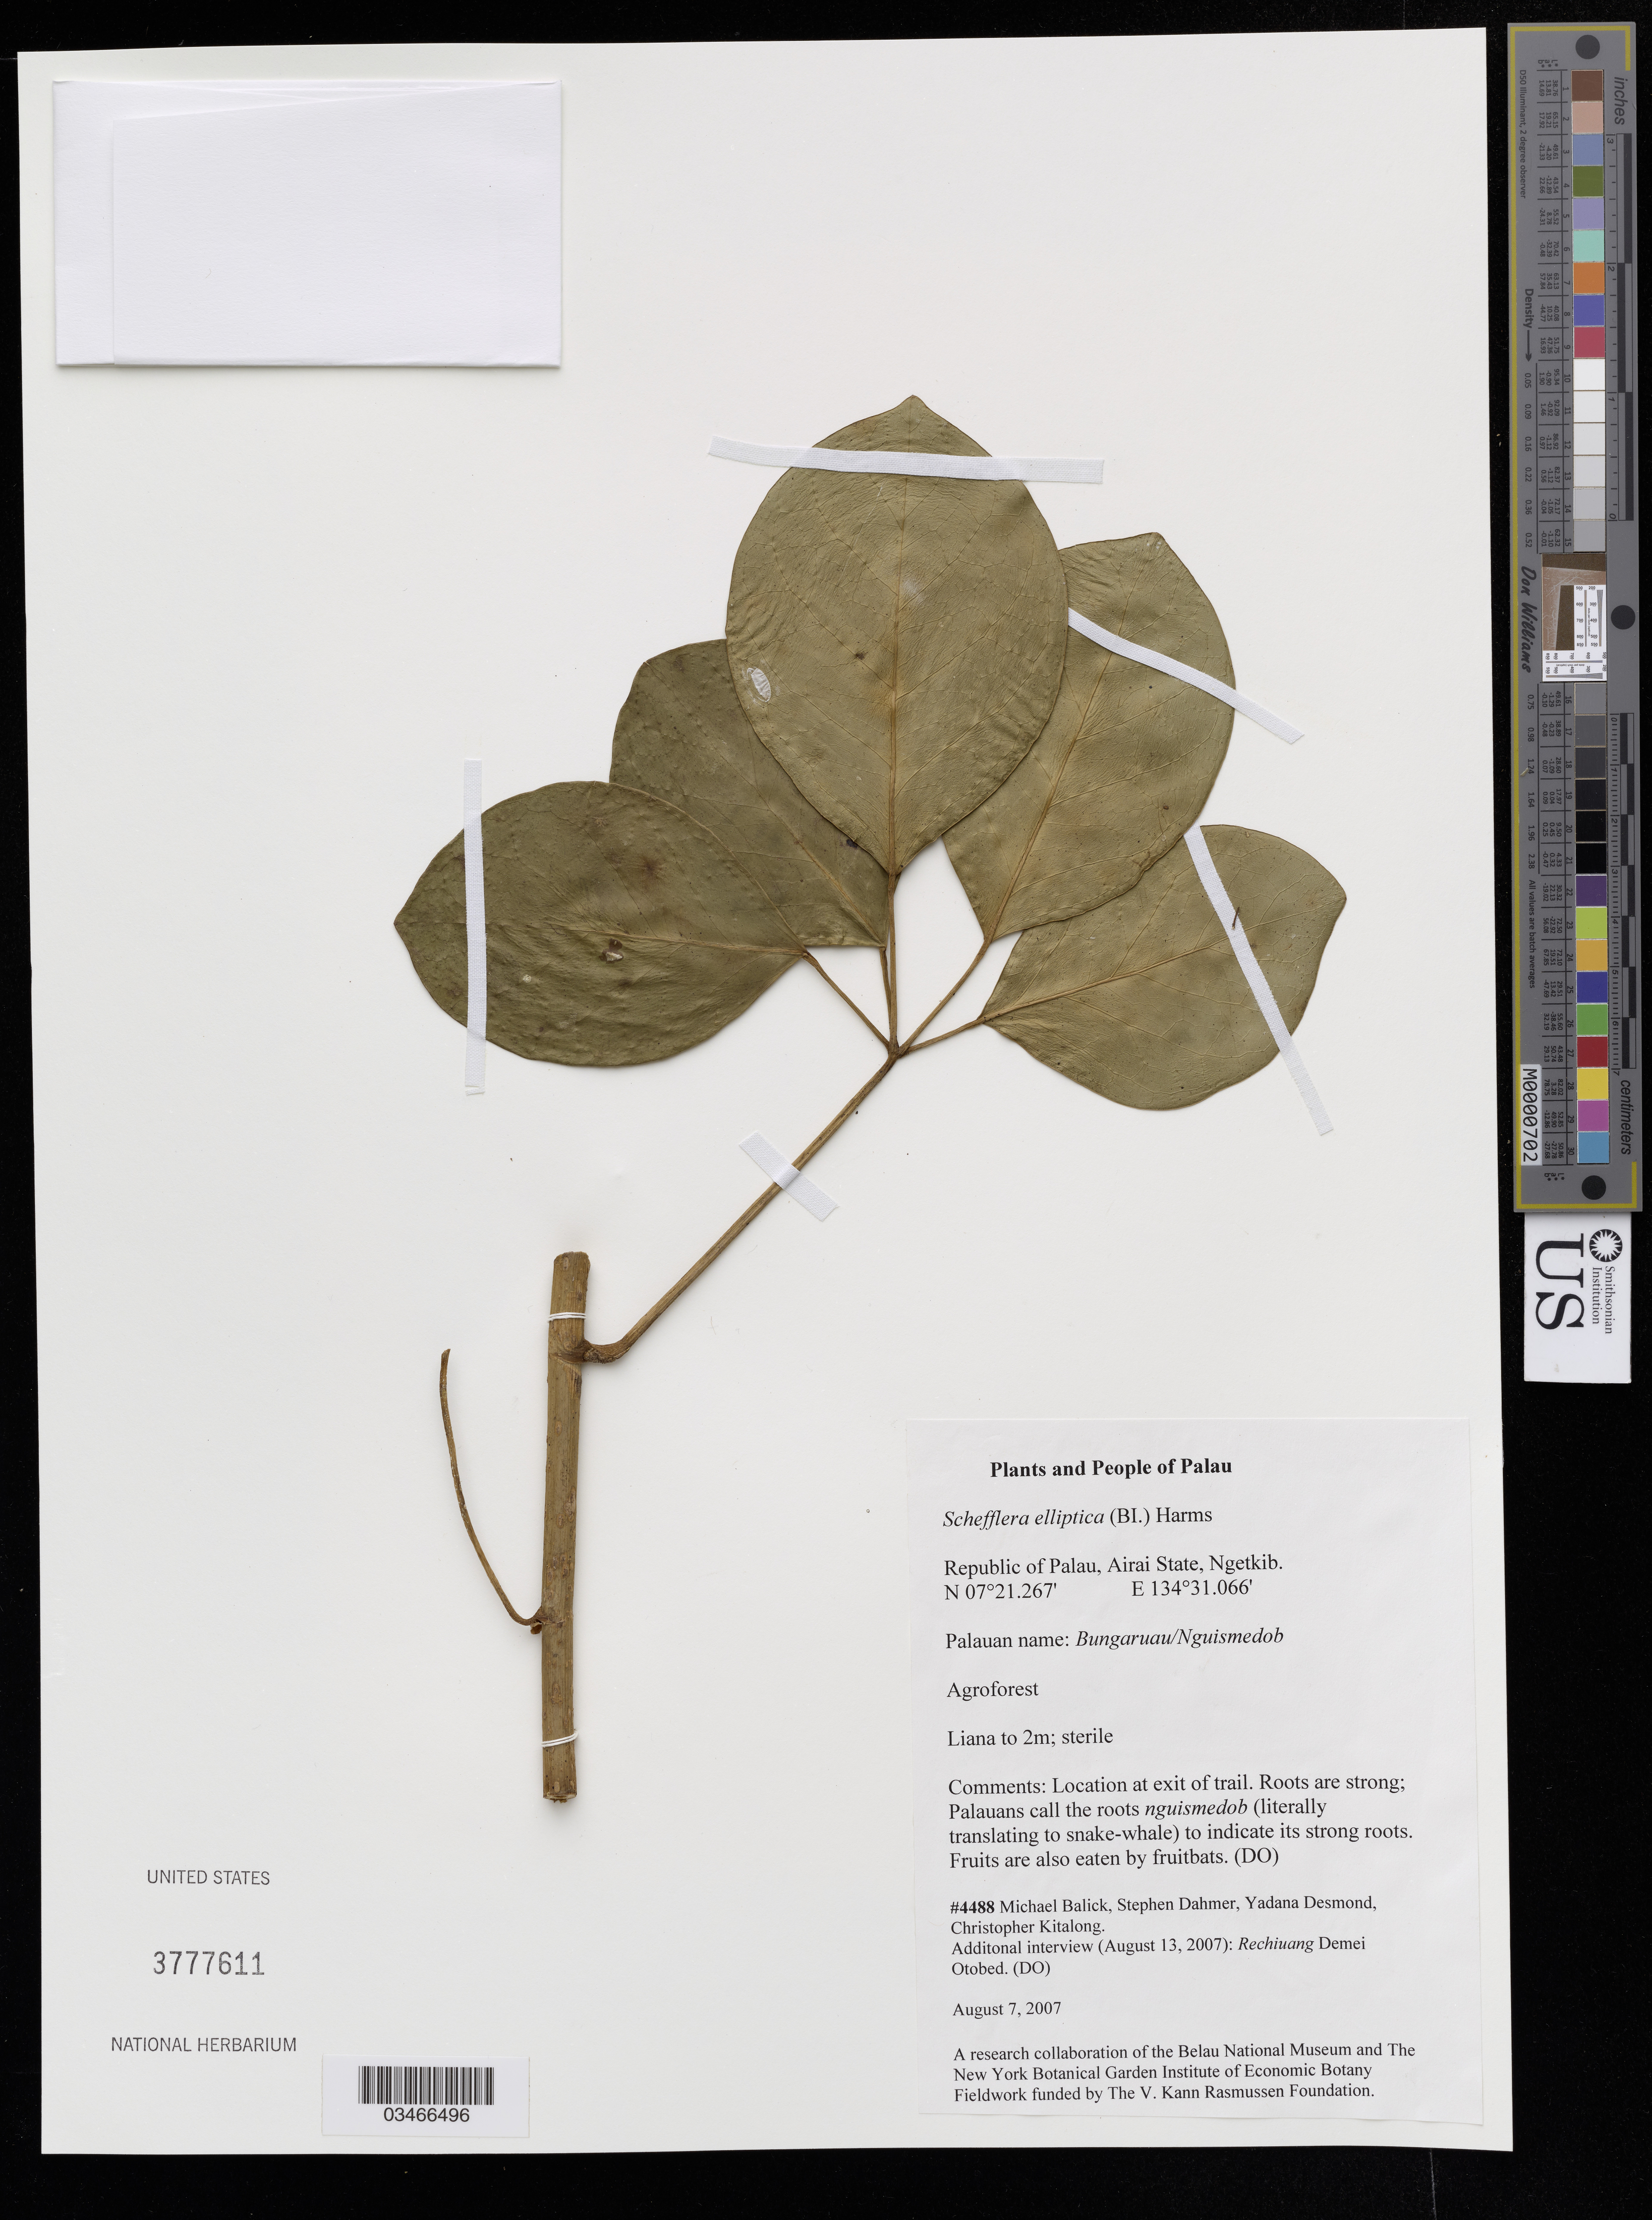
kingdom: Plantae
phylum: Tracheophyta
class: Magnoliopsida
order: Apiales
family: Araliaceae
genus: Schefflera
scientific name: Schefflera elliptica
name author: (Blume) Harms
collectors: M. J. Balick, S. Dahmer, Y. Desmond & C. Kitalong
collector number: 4488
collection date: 2007-08-07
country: Belau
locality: Palau. Location at exit of trail.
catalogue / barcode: US 3777611